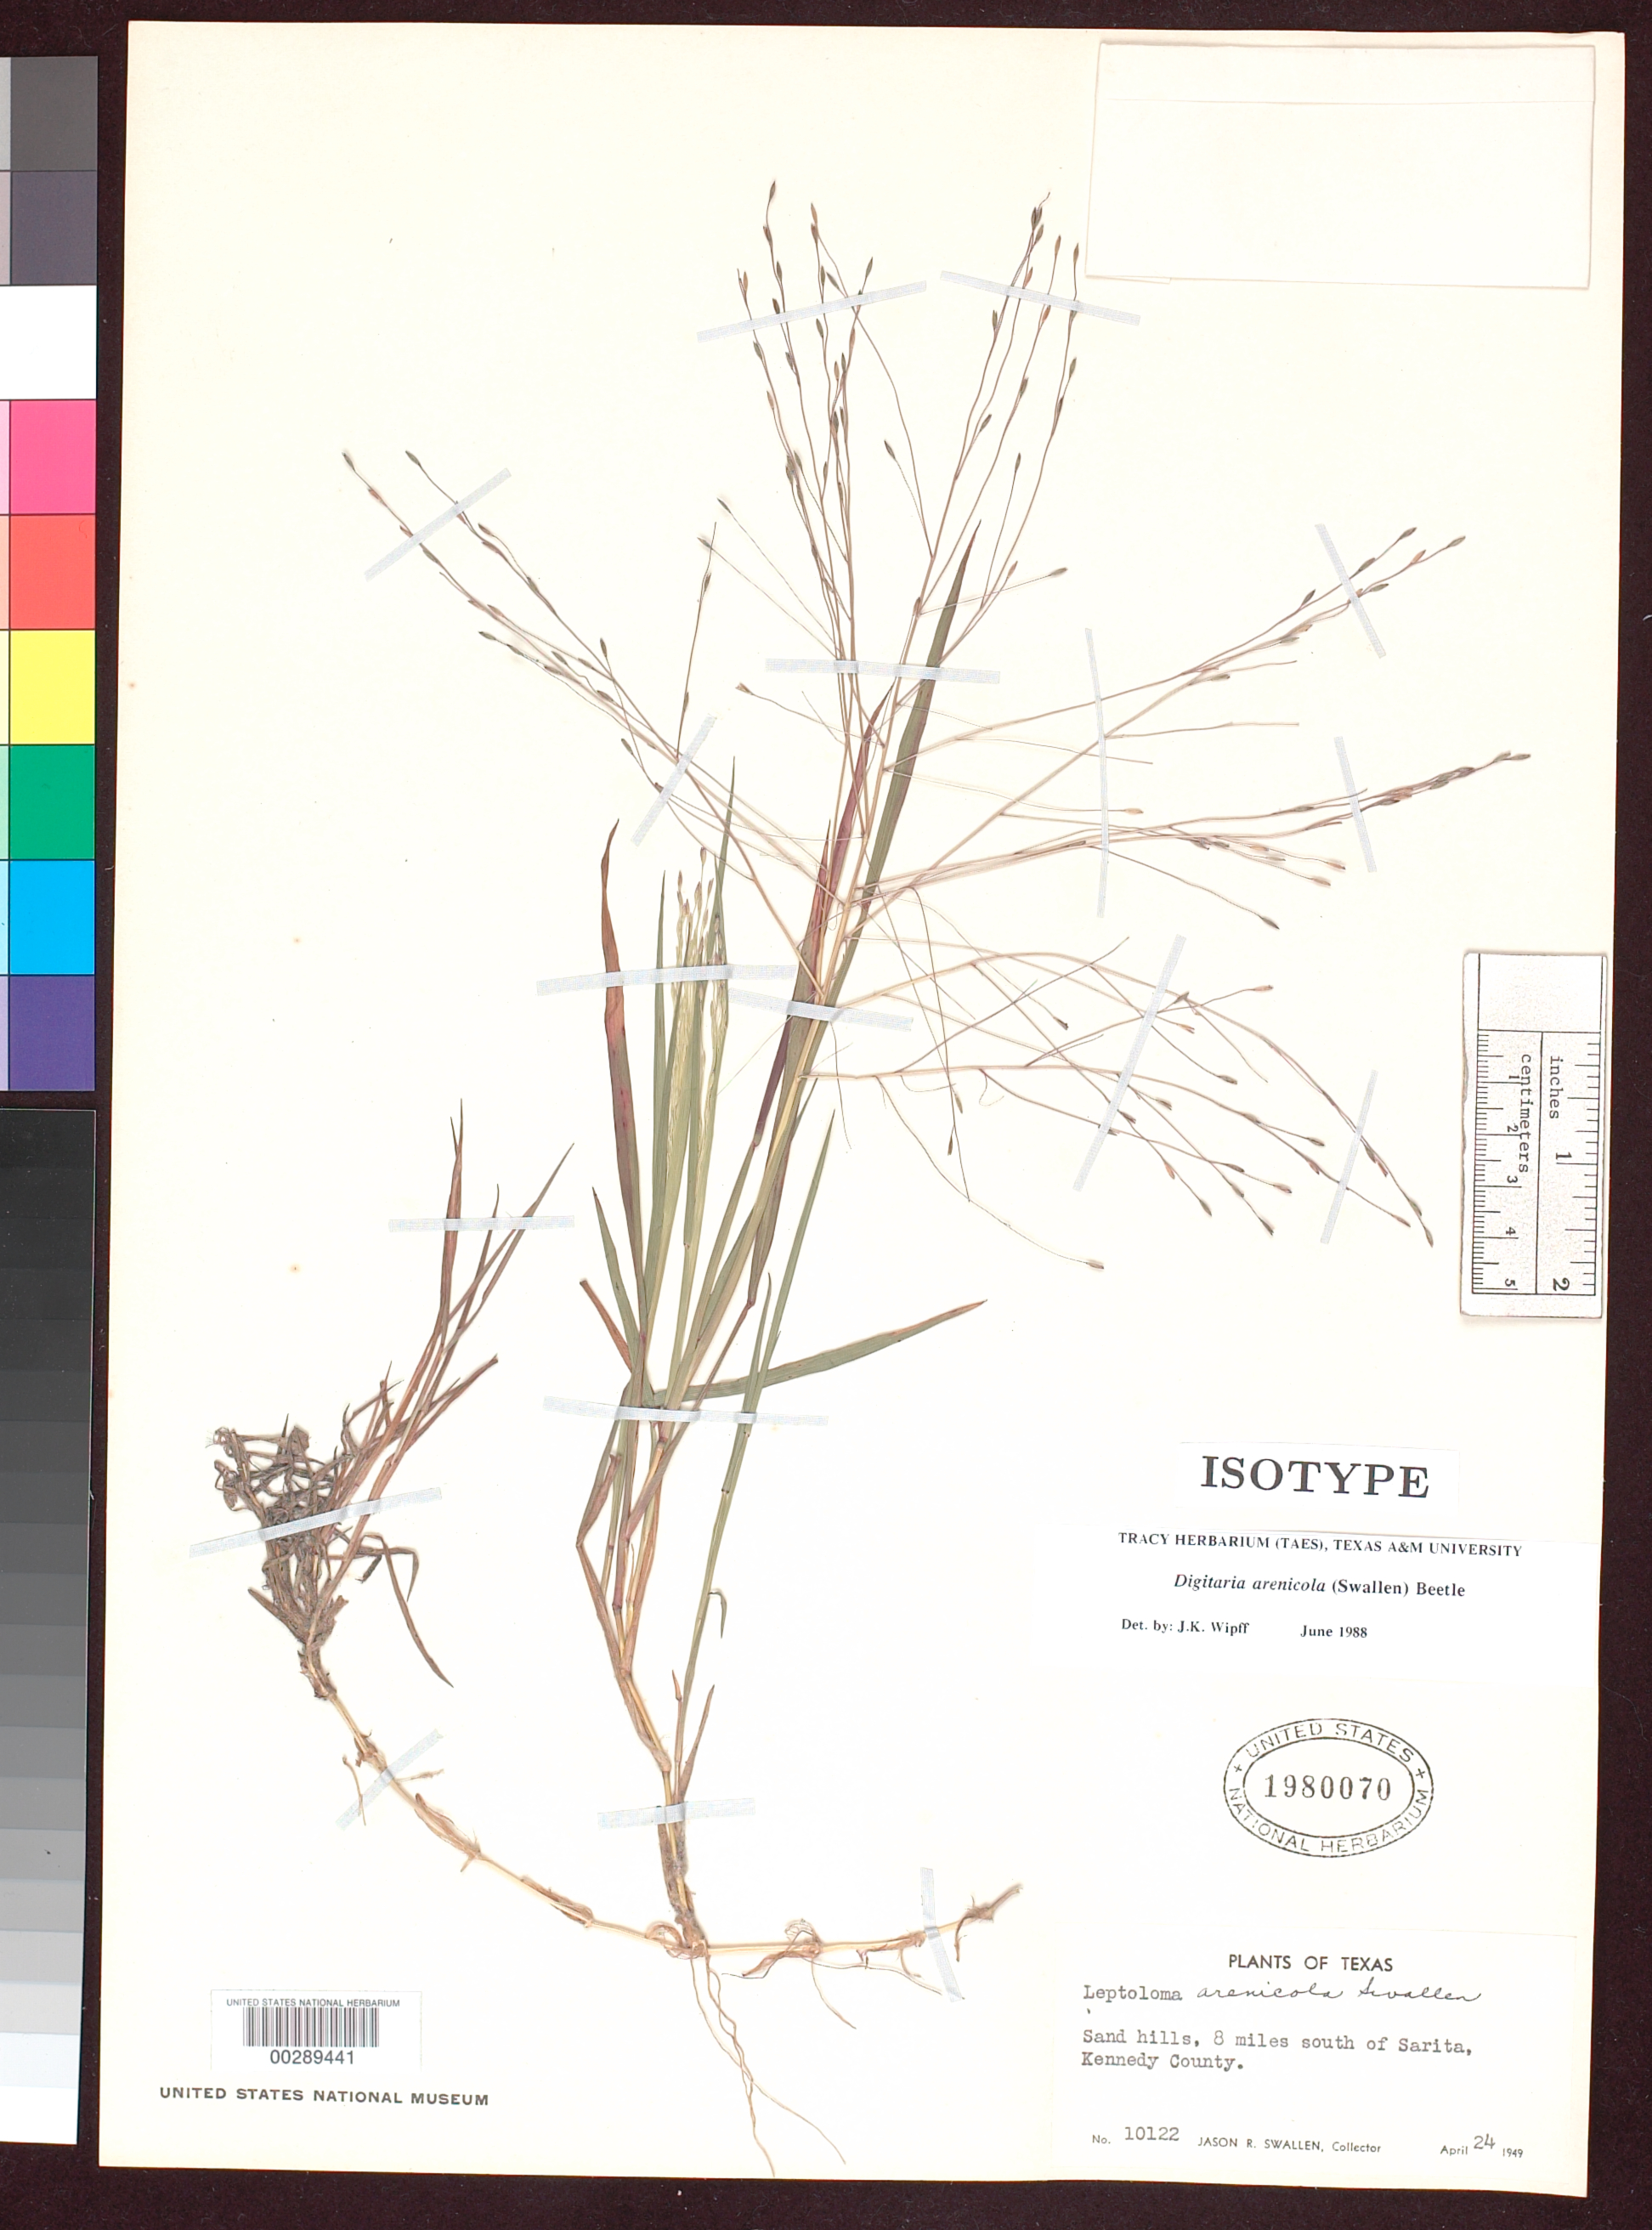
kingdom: Plantae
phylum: Tracheophyta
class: Liliopsida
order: Poales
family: Poaceae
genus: Leptoloma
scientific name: Leptoloma arenicola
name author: Swallen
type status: Isotype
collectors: J. R. Swallen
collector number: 10122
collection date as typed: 24 Apr 1949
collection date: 1949-04-24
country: United States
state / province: Texas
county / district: Kenedy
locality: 8 mi S of Sarita.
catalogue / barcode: US 1980070